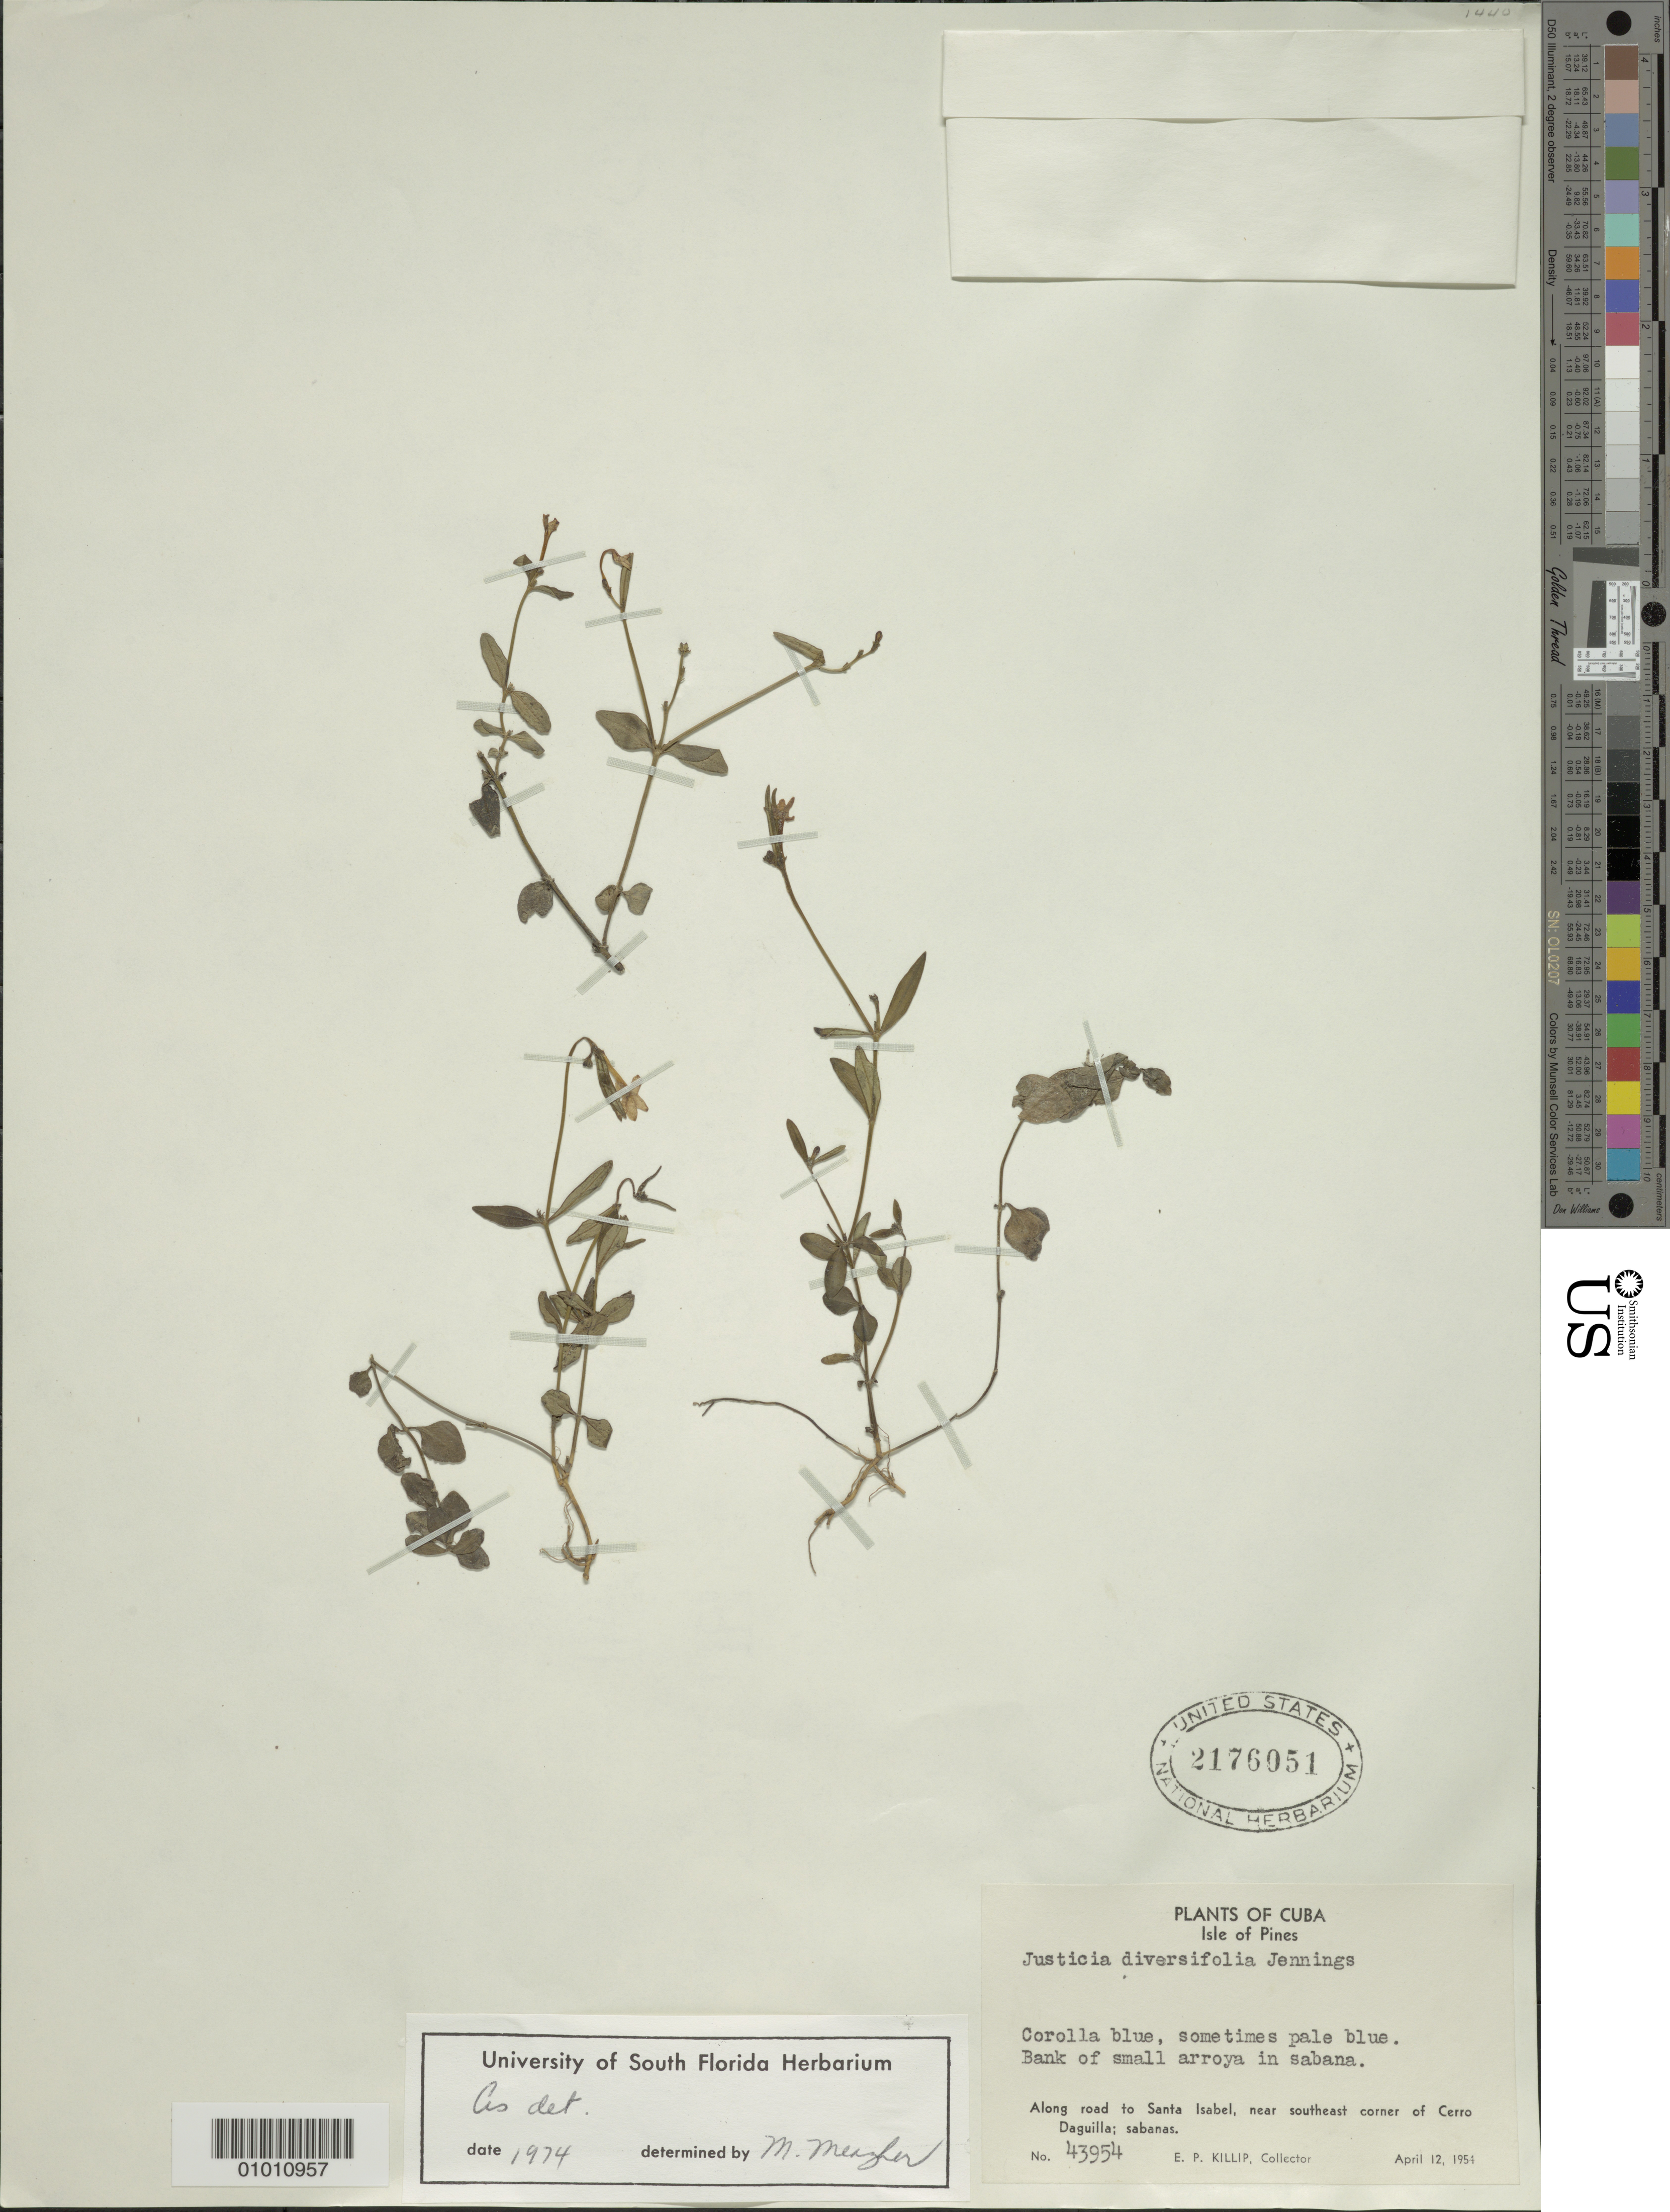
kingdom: Plantae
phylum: Tracheophyta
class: Magnoliopsida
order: Lamiales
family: Acanthaceae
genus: Justicia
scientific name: Justicia diversifolia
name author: Jenn.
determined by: Meagher, M.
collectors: E. P. Killip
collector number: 43954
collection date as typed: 12 Apr 1954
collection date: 1954-04-12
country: Cuba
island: Isla de la Juventud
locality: Road to Santa Isabel, near southwest corner of Cerro Daguilla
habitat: Bank of small arroya in sabana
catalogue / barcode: US 2176051